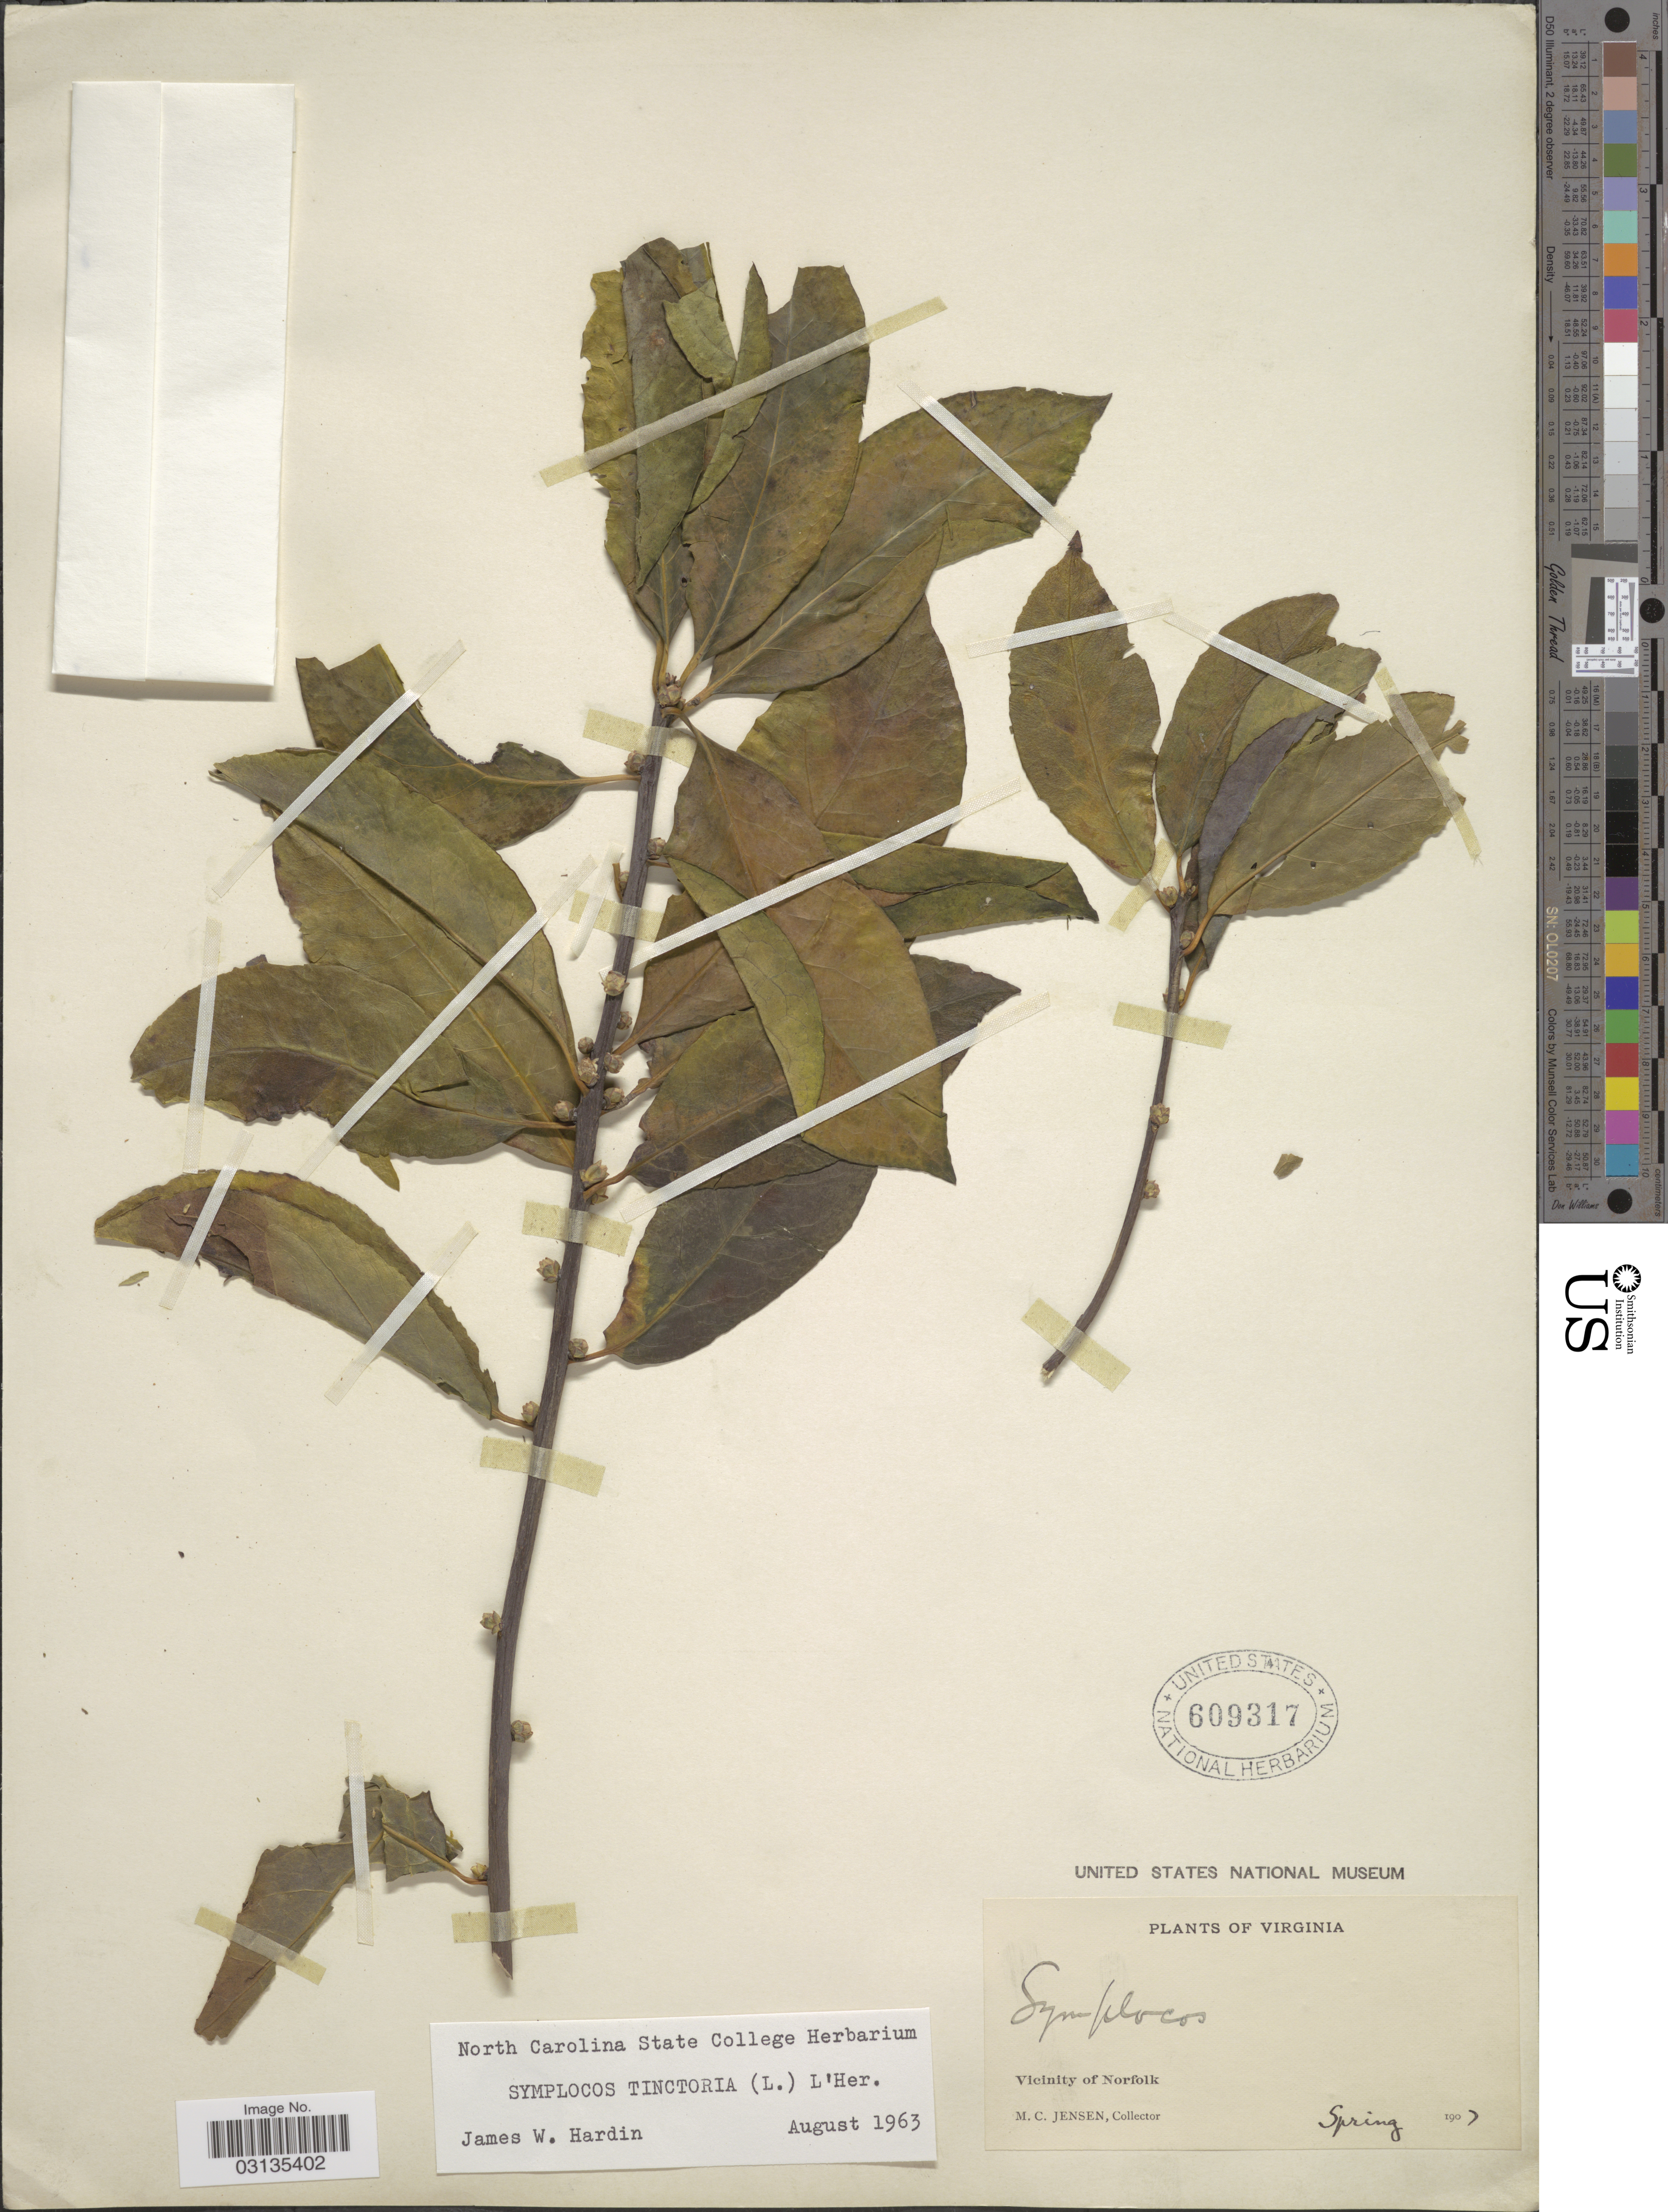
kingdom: Plantae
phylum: Tracheophyta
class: Magnoliopsida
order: Ericales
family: Symplocaceae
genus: Symplocos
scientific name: Symplocos tinctoria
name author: (L.) L'Hér.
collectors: M. C. Jensen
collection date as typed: Spring 1907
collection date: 1907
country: United States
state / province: Virginia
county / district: City of Norfolk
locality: Vicinity of Norfolk.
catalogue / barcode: US 609317